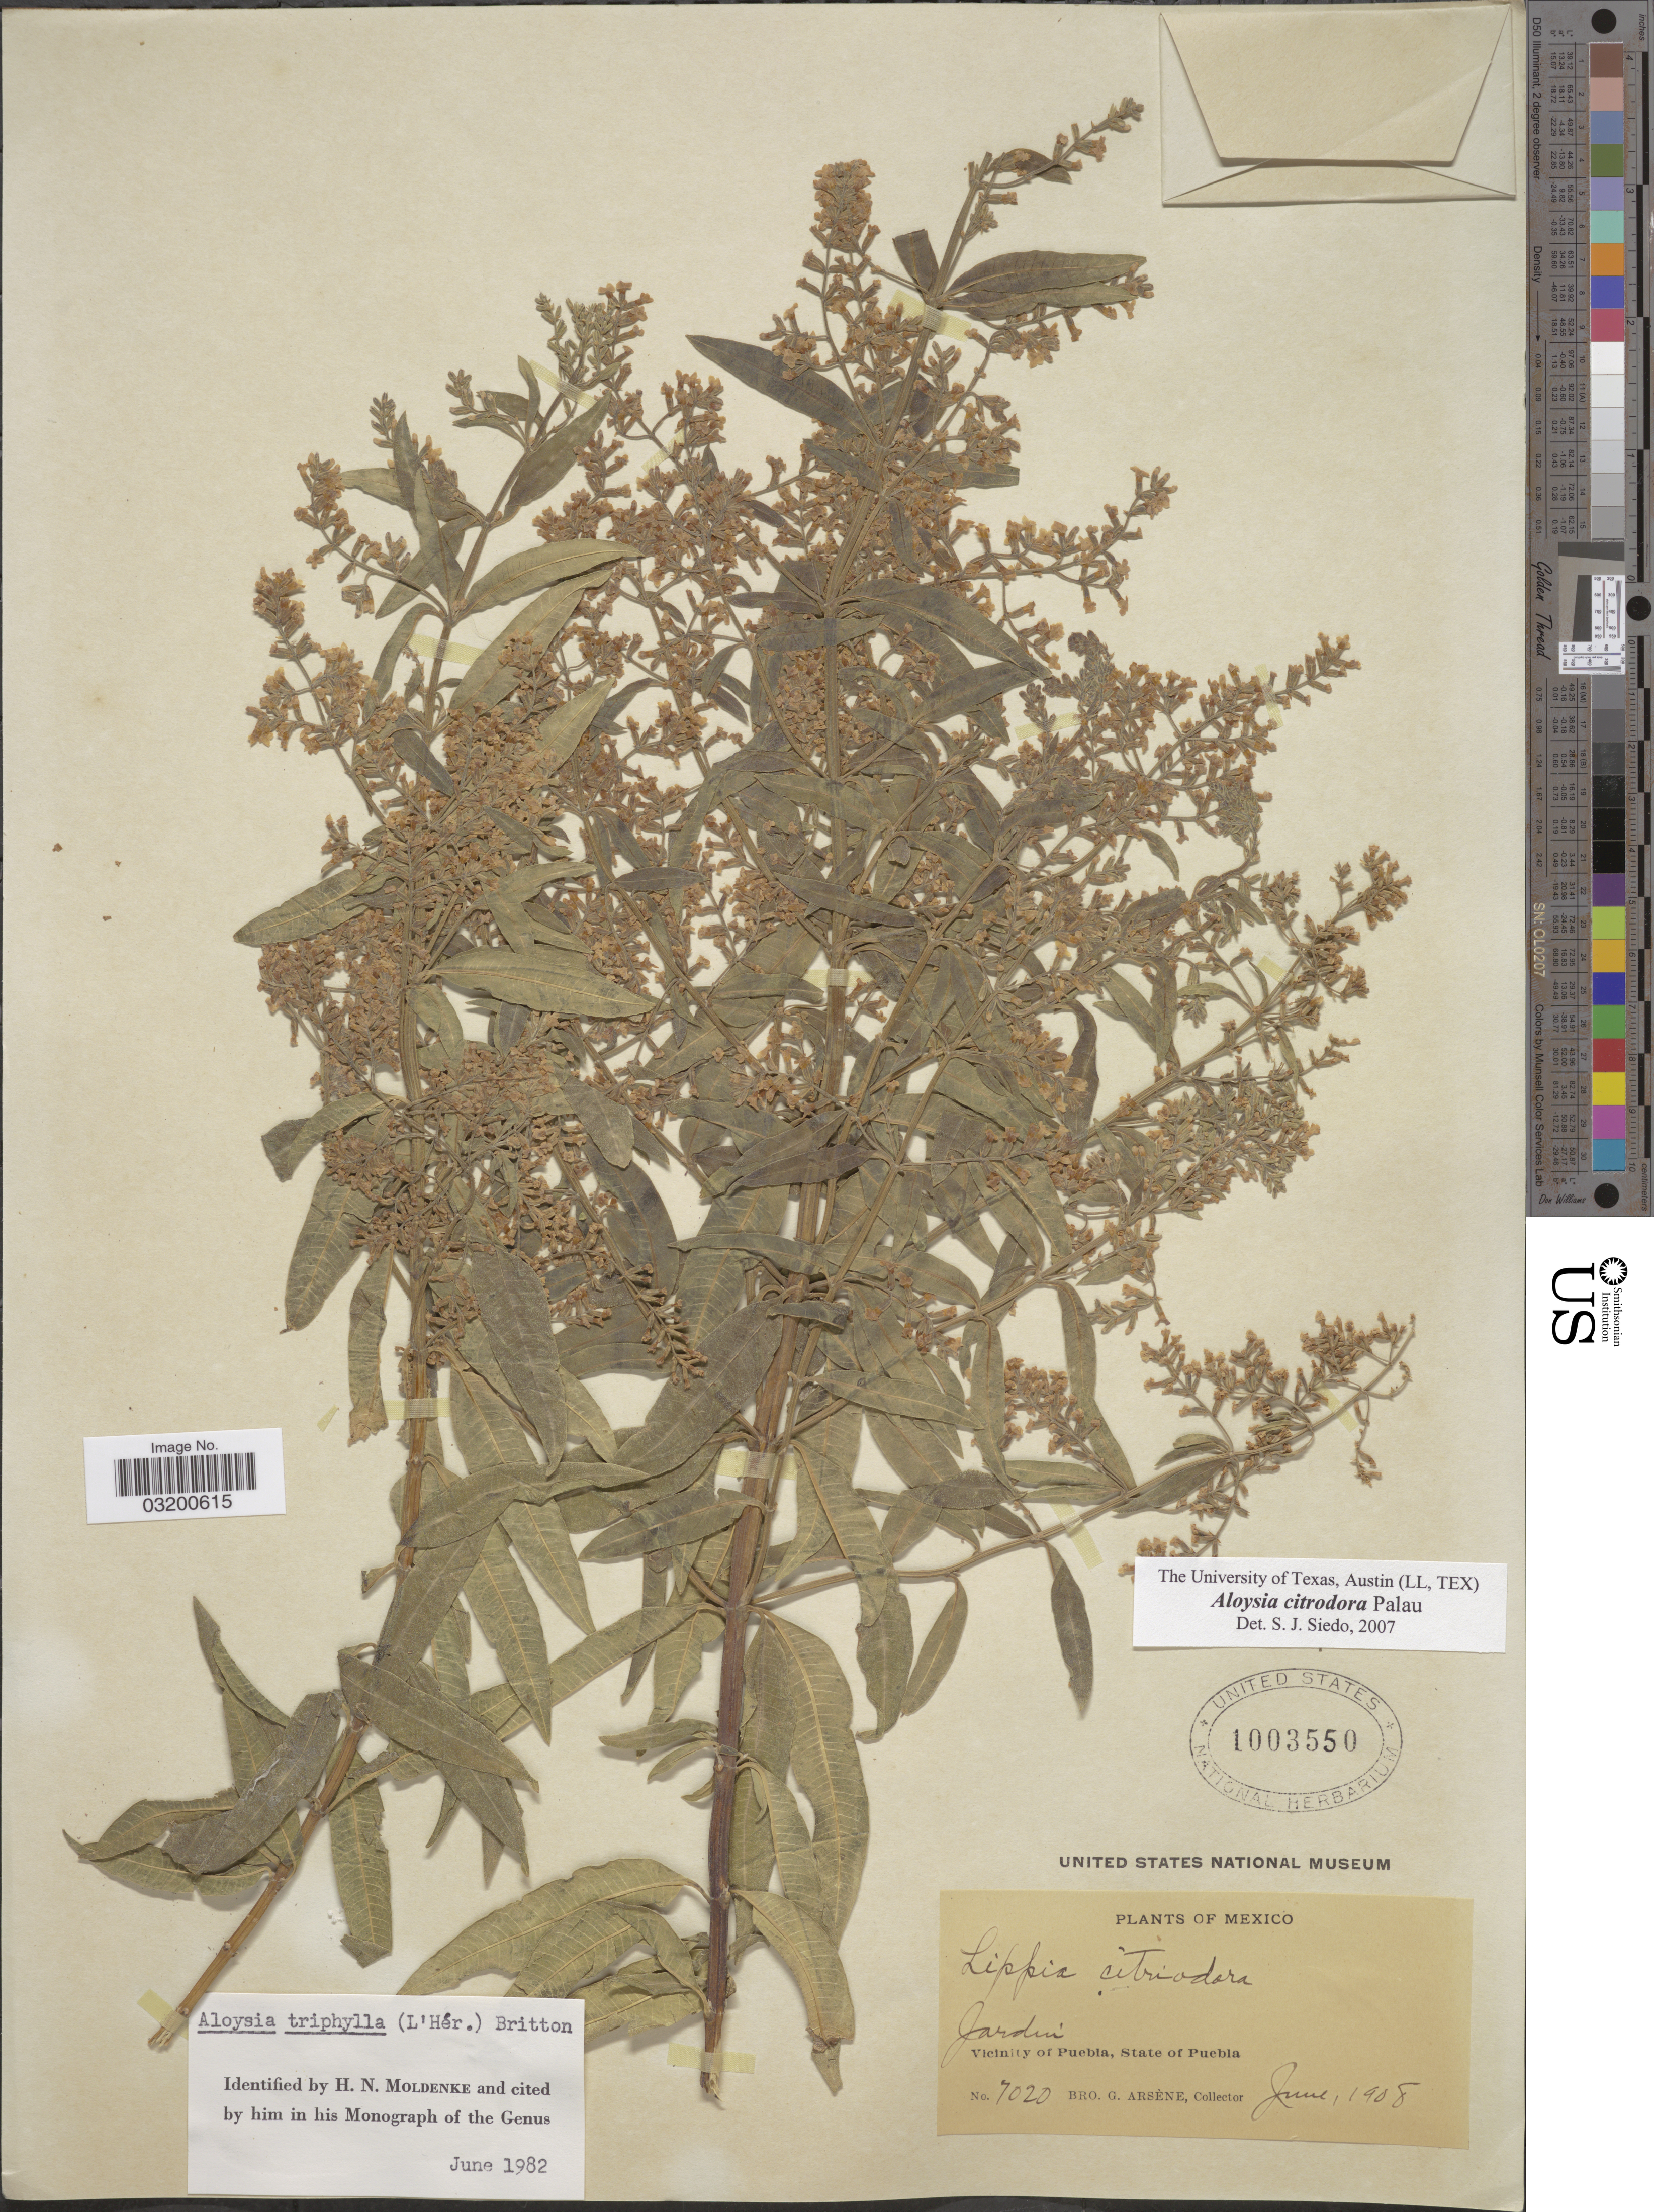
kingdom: Plantae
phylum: Tracheophyta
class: Magnoliopsida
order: Lamiales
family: Verbenaceae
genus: Aloysia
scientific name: Aloysia citrodora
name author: Paláu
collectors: Bro. G. Arsène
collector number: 7020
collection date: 1908-06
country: Mexico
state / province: Puebla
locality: Vicinity of Puebla.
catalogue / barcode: US 1003550